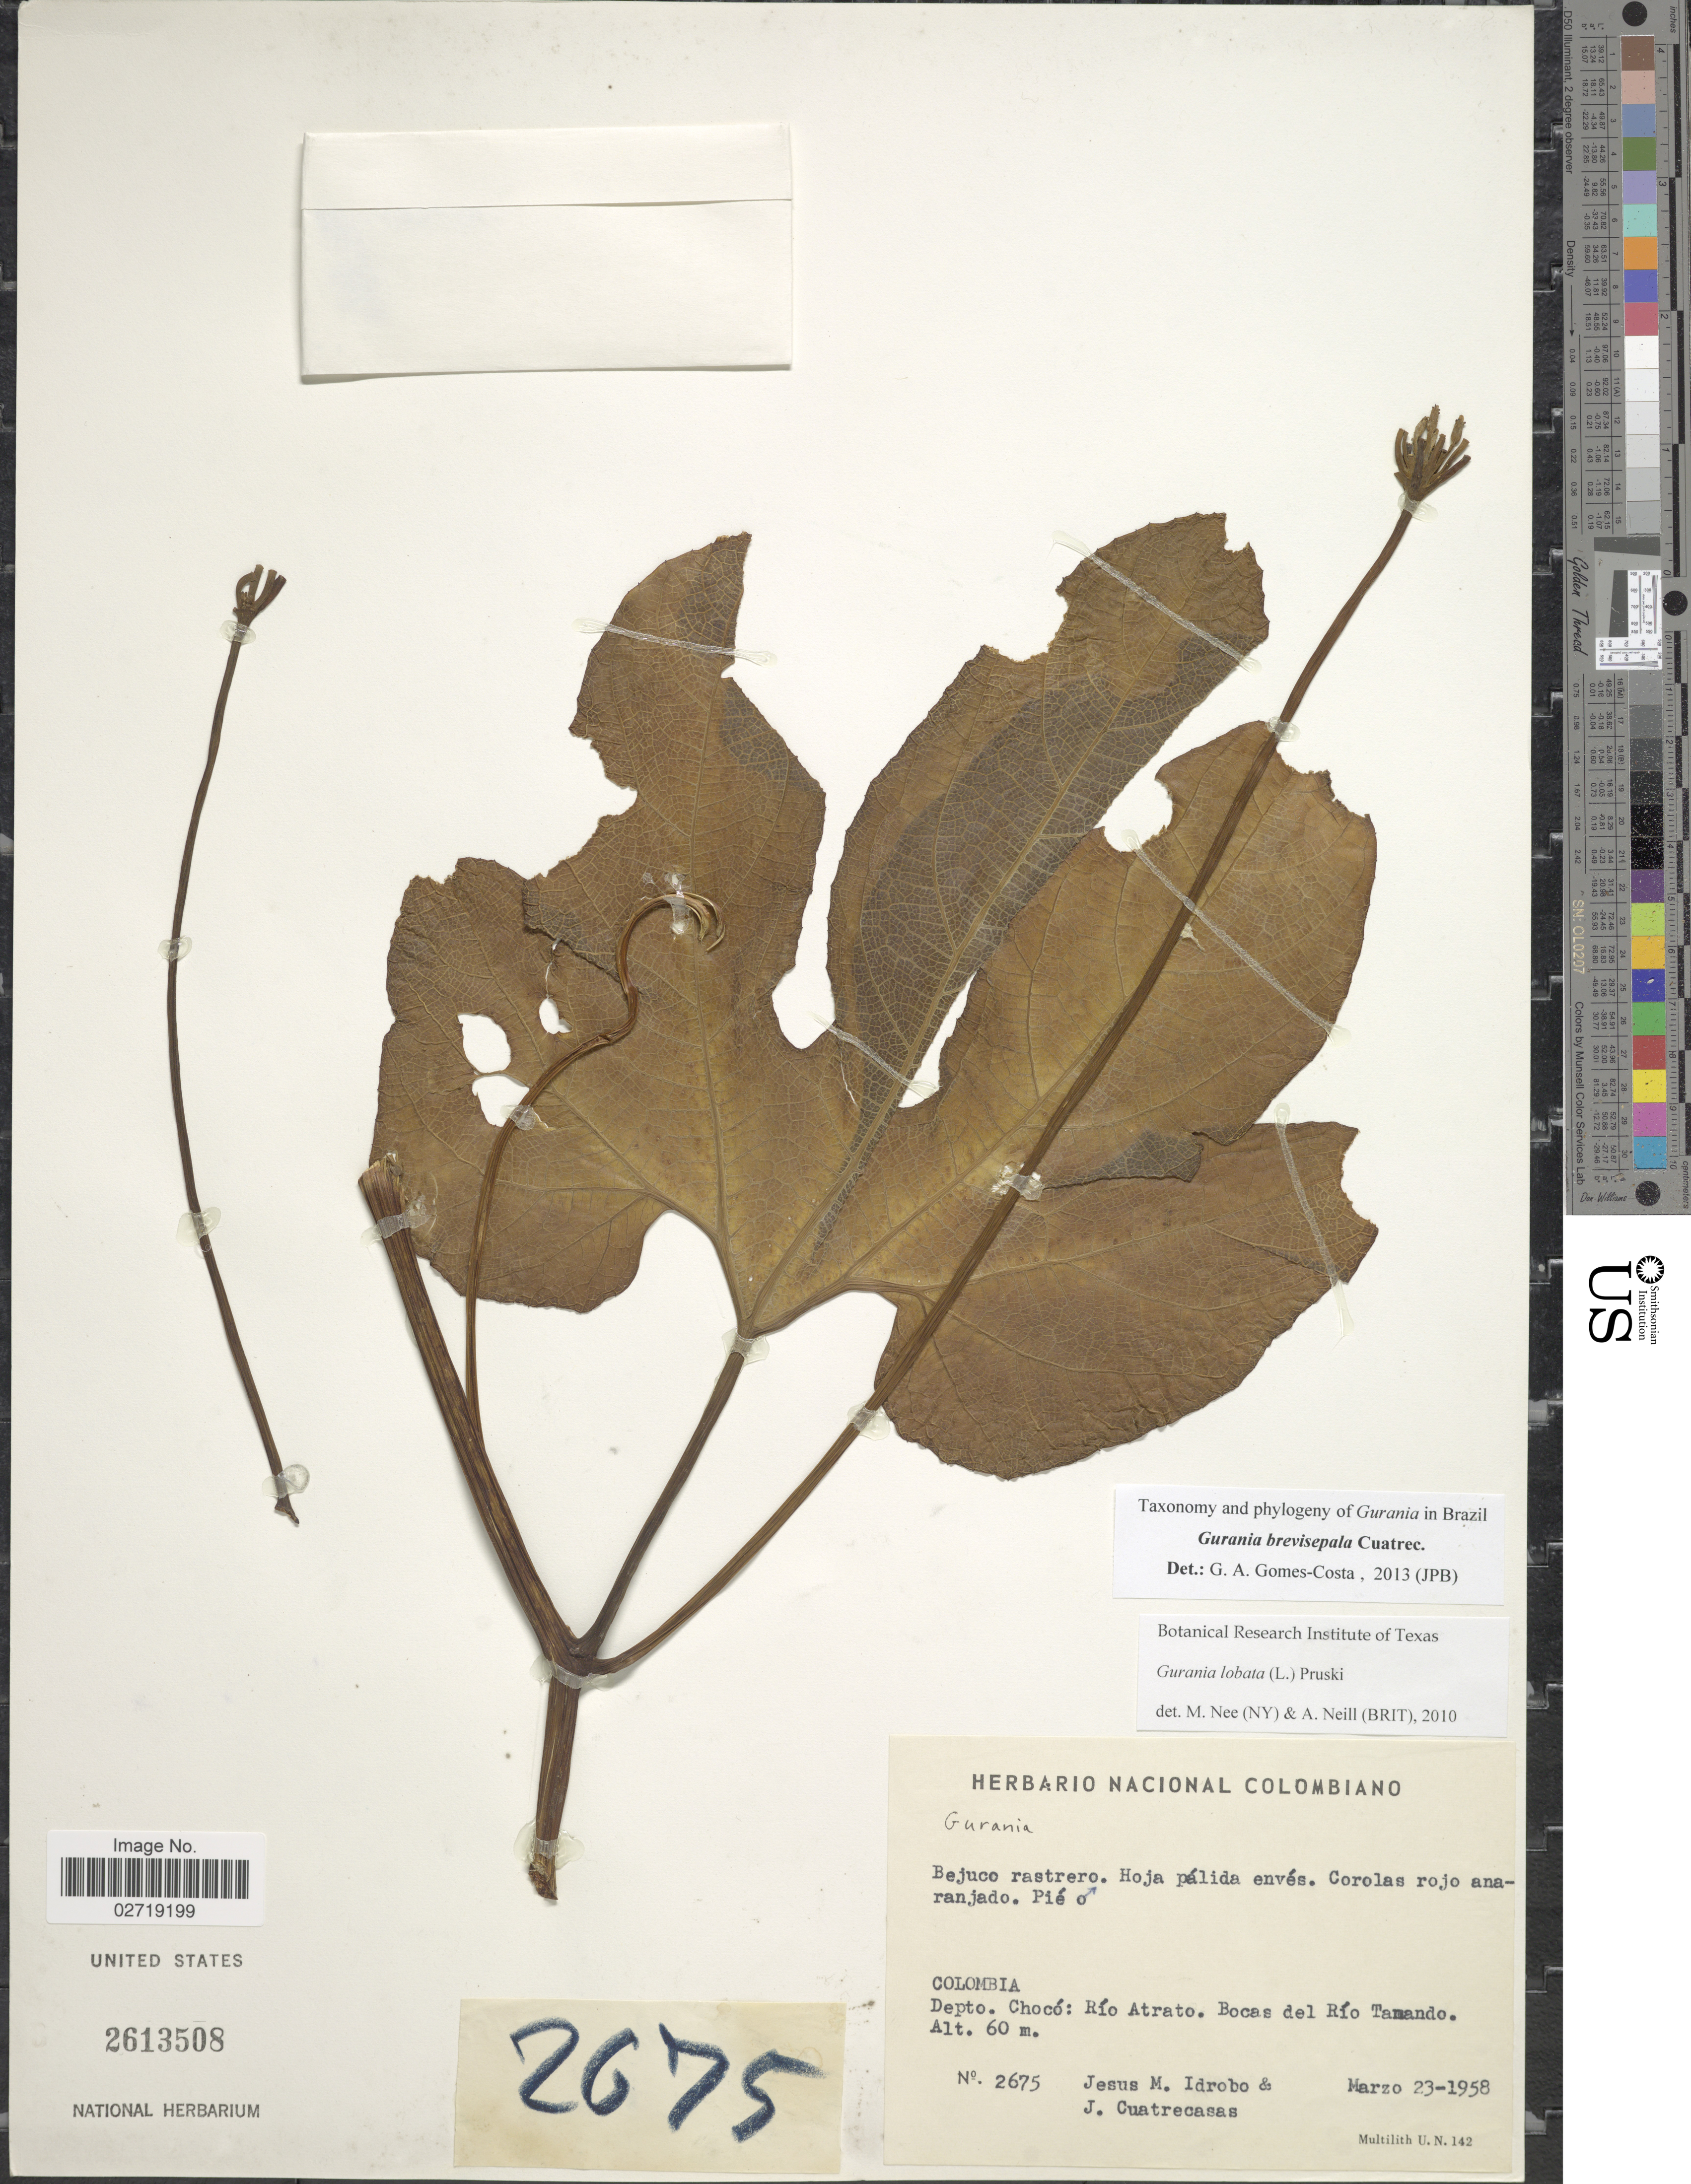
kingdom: Plantae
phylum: Tracheophyta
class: Magnoliopsida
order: Cucurbitales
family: Cucurbitaceae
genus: Gurania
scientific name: Gurania brevisepala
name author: Cuatrec.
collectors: J. M. Idrobo & J. Cuatrecasas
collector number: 2675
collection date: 1958-03-23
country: Colombia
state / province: Chocó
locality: Rio Atrato. Bocas del Rio Tanando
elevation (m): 60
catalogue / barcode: US 2613508